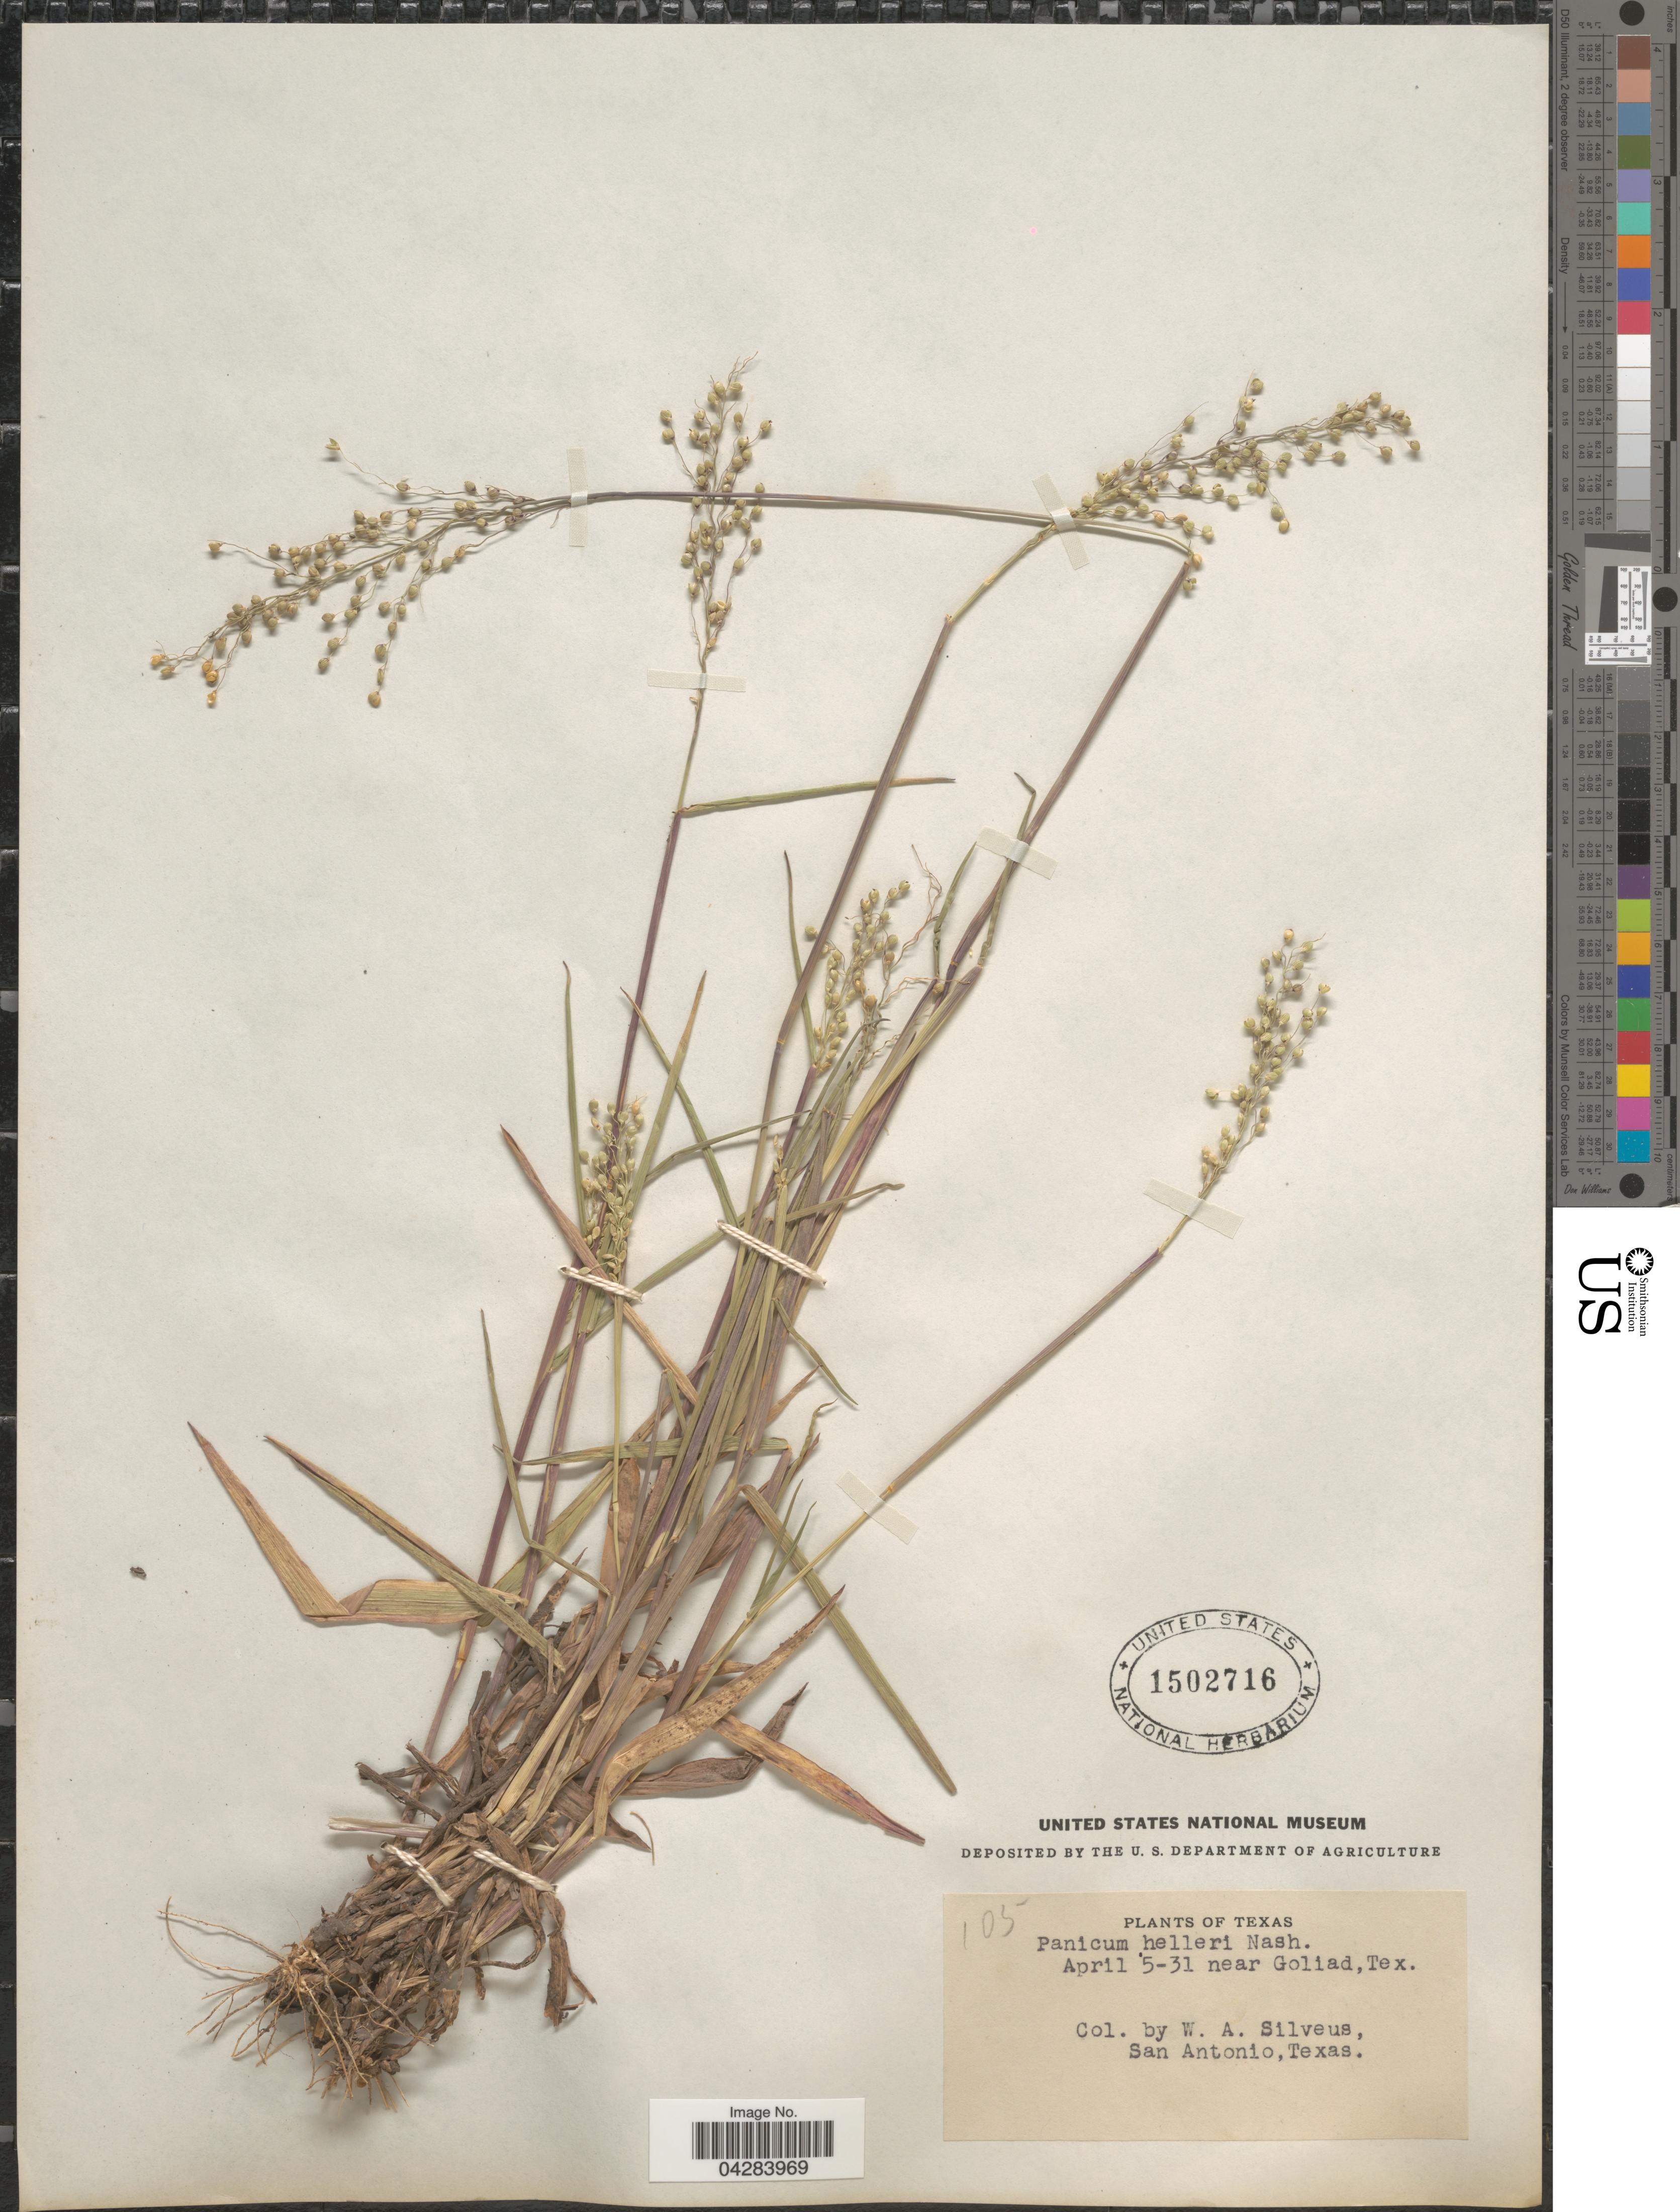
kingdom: Plantae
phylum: Tracheophyta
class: Liliopsida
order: Poales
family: Poaceae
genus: Dichanthelium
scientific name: Dichanthelium oligosanthes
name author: (Schult.) Gould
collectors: W. Silveus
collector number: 105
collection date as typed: Transcribed d/m/y: 5/4/31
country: United States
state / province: Texas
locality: Near Goliad.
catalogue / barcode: US 1502716